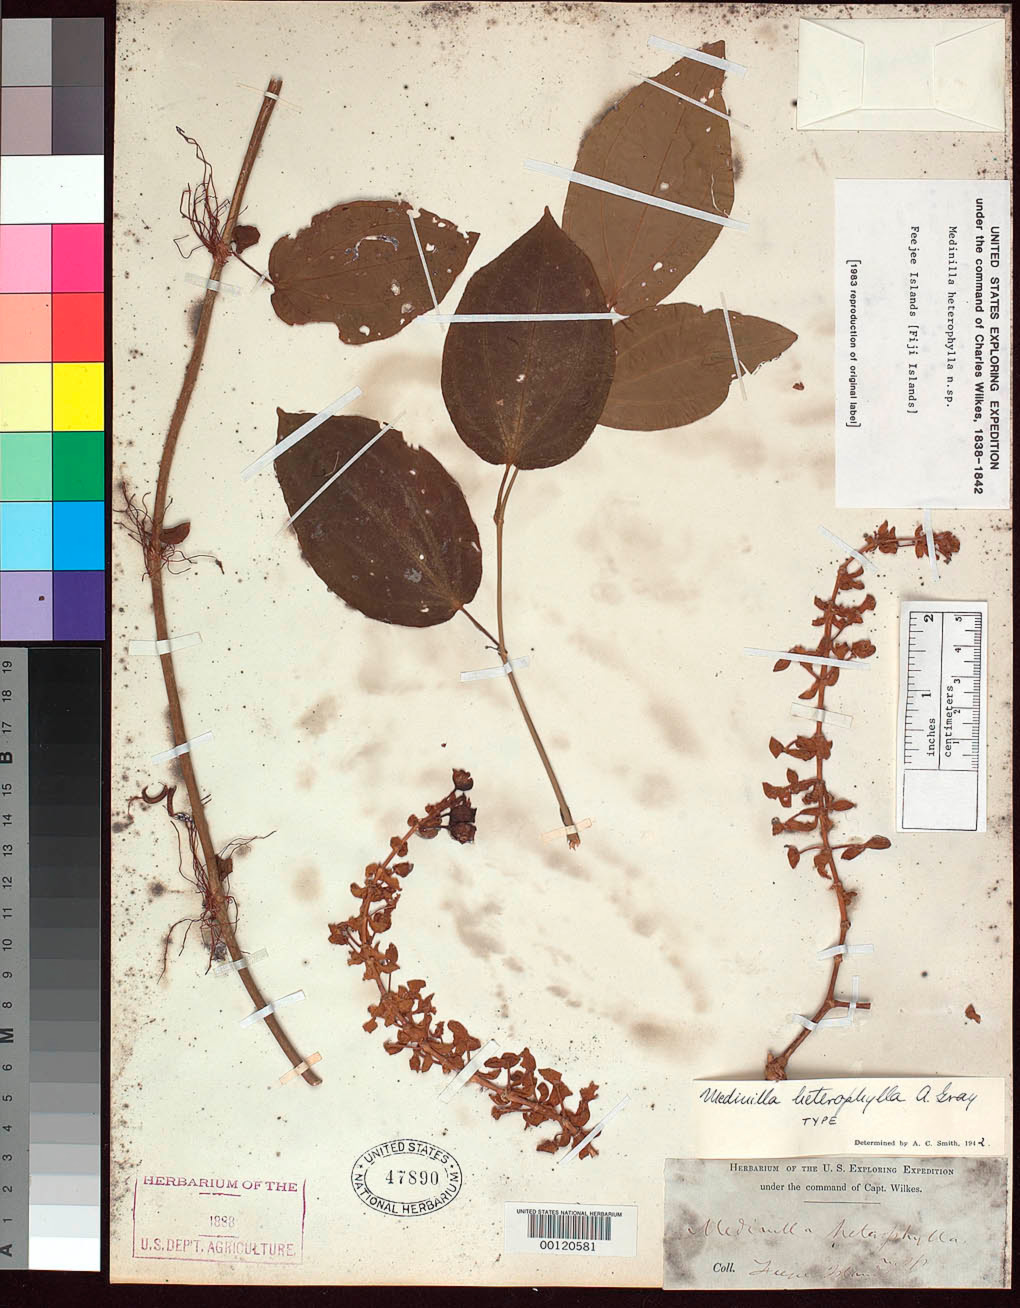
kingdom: Plantae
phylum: Tracheophyta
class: Magnoliopsida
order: Myrtales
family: Melastomataceae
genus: Medinilla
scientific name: Medinilla heterophylla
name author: A. Gray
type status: Holotype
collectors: Wilkes Explor. Exped.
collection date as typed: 1838 to -- --- 1842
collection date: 1838/1842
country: Fiji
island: Ovalau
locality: Forests of Ovalau. Near Viti Levu Island.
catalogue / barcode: US 47890